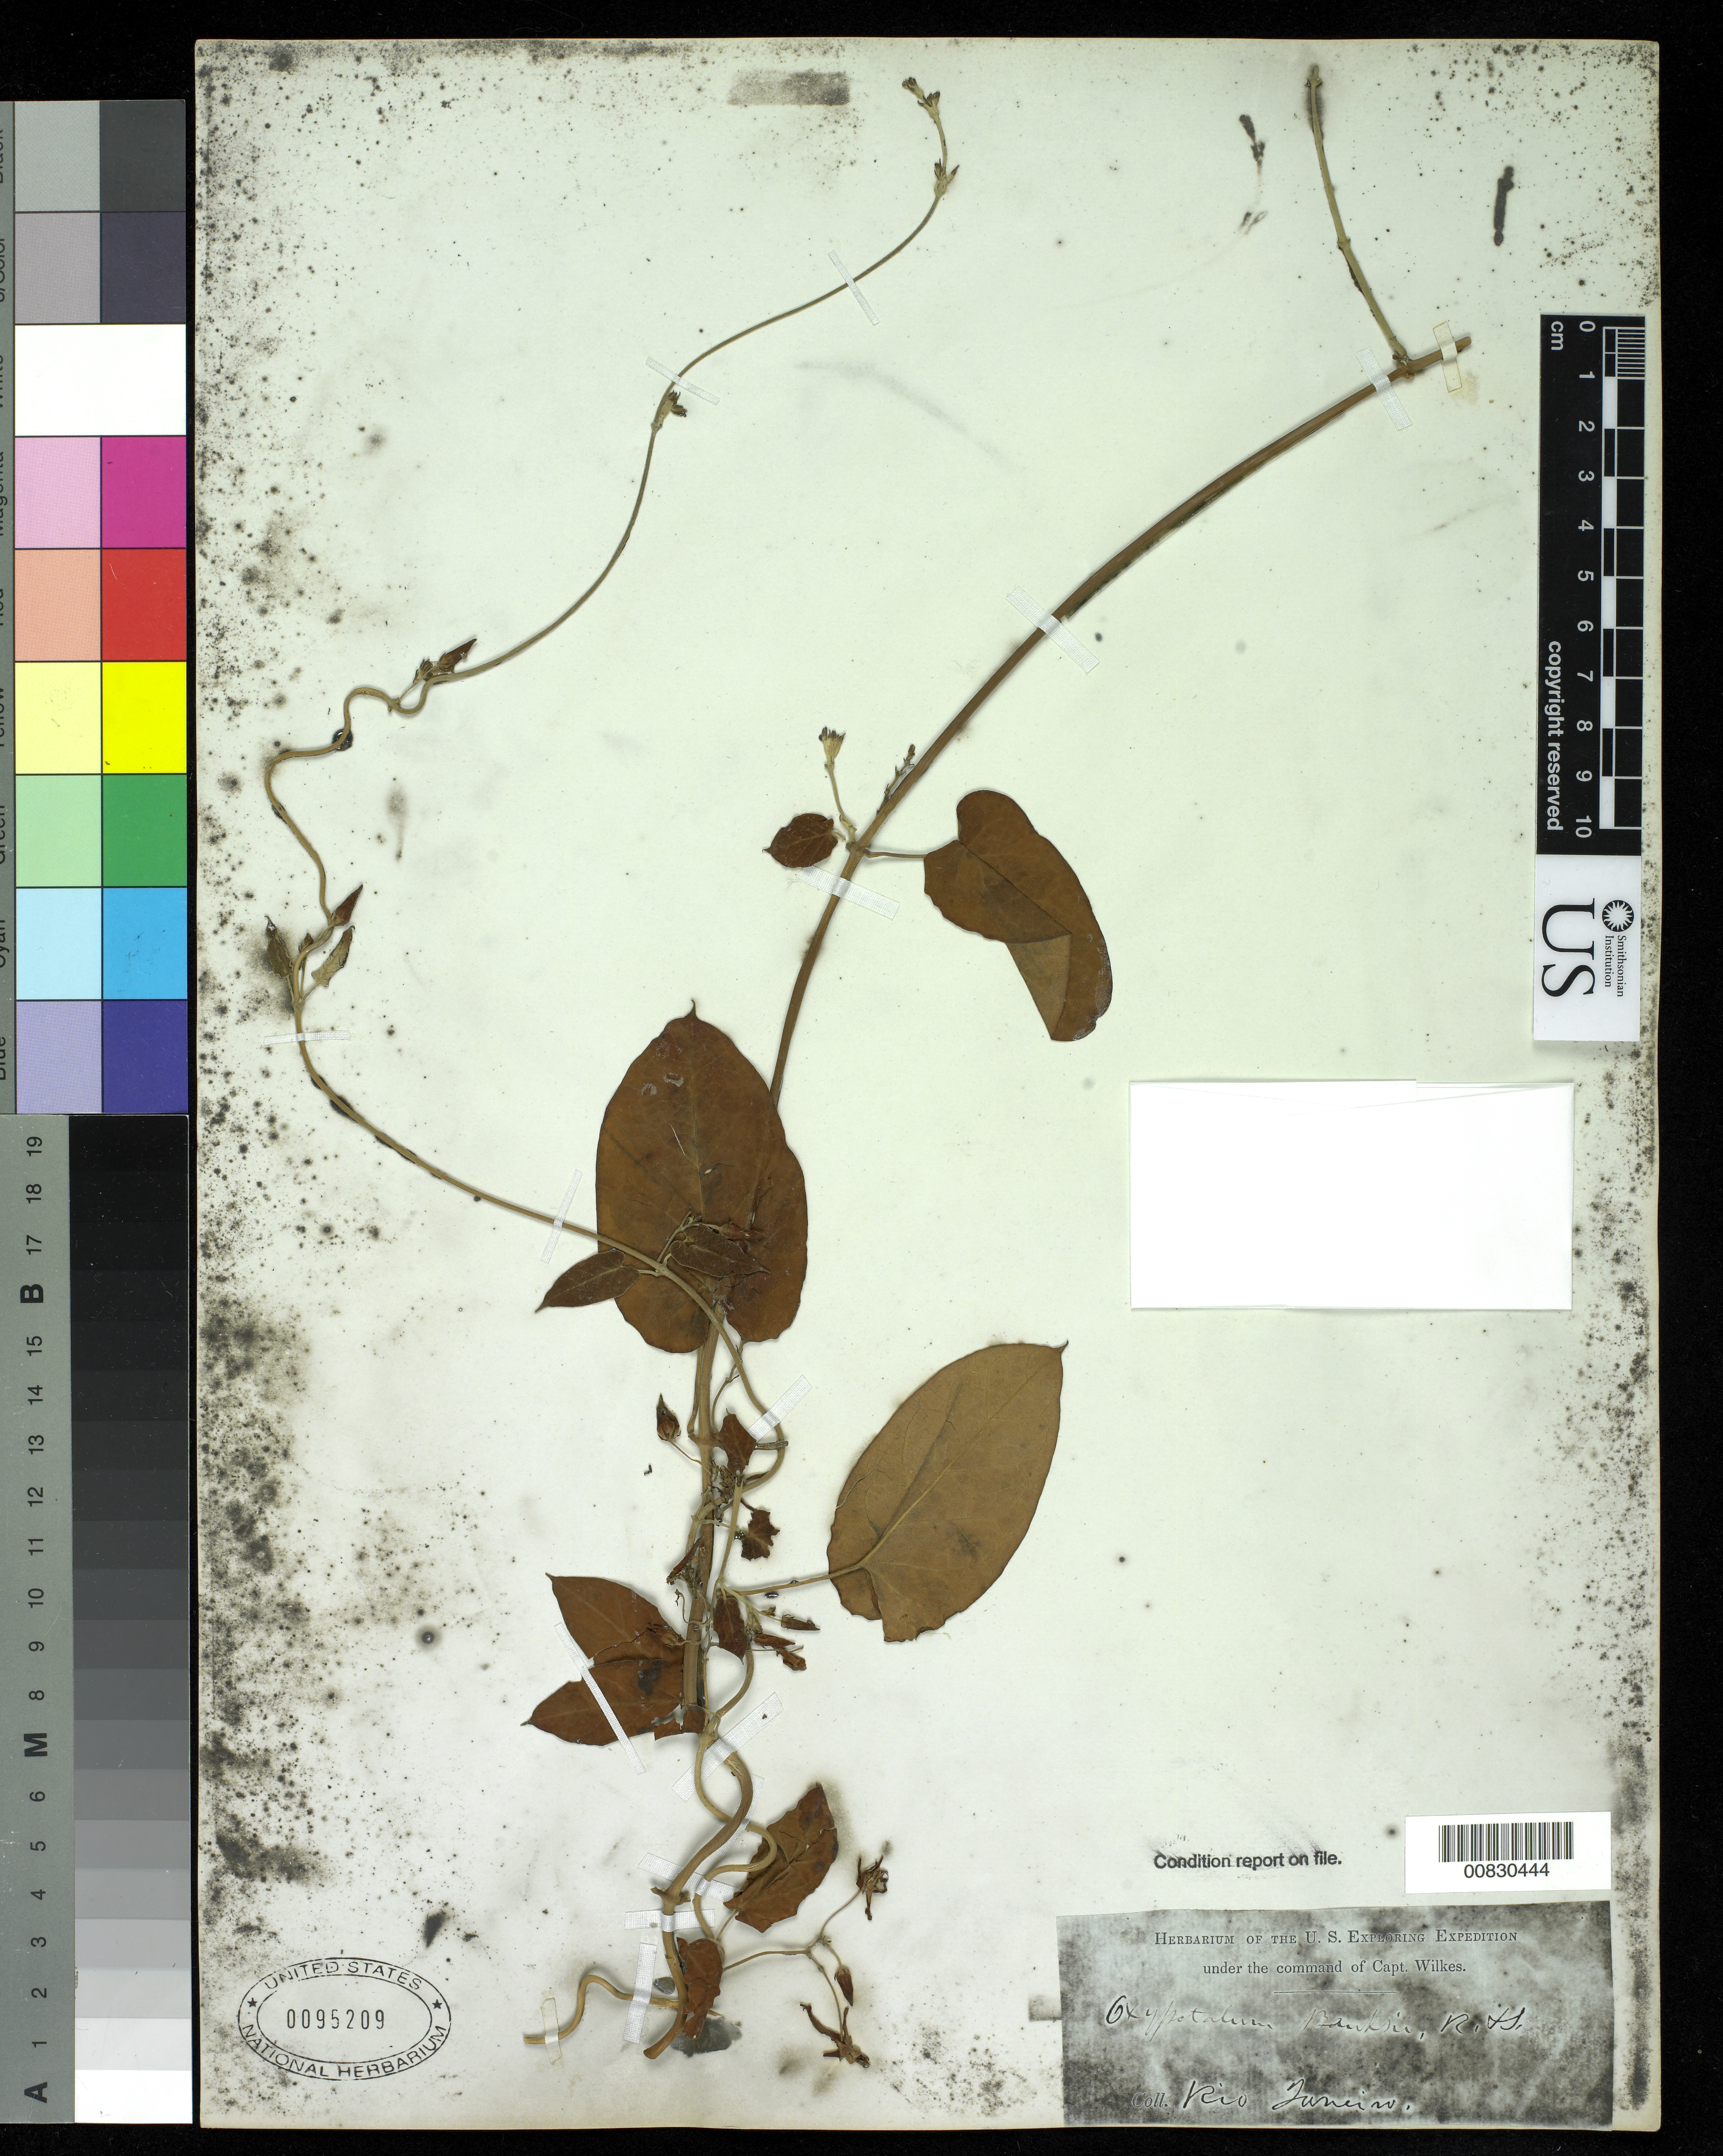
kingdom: Plantae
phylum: Tracheophyta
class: Magnoliopsida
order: Gentianales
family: Apocynaceae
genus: Oxypetalum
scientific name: Oxypetalum banksii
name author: Schult.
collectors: Wilkes Explor. Exped.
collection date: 1838/1842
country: Brazil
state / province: Rio de Janeiro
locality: Rio Janeiro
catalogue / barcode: US 95209